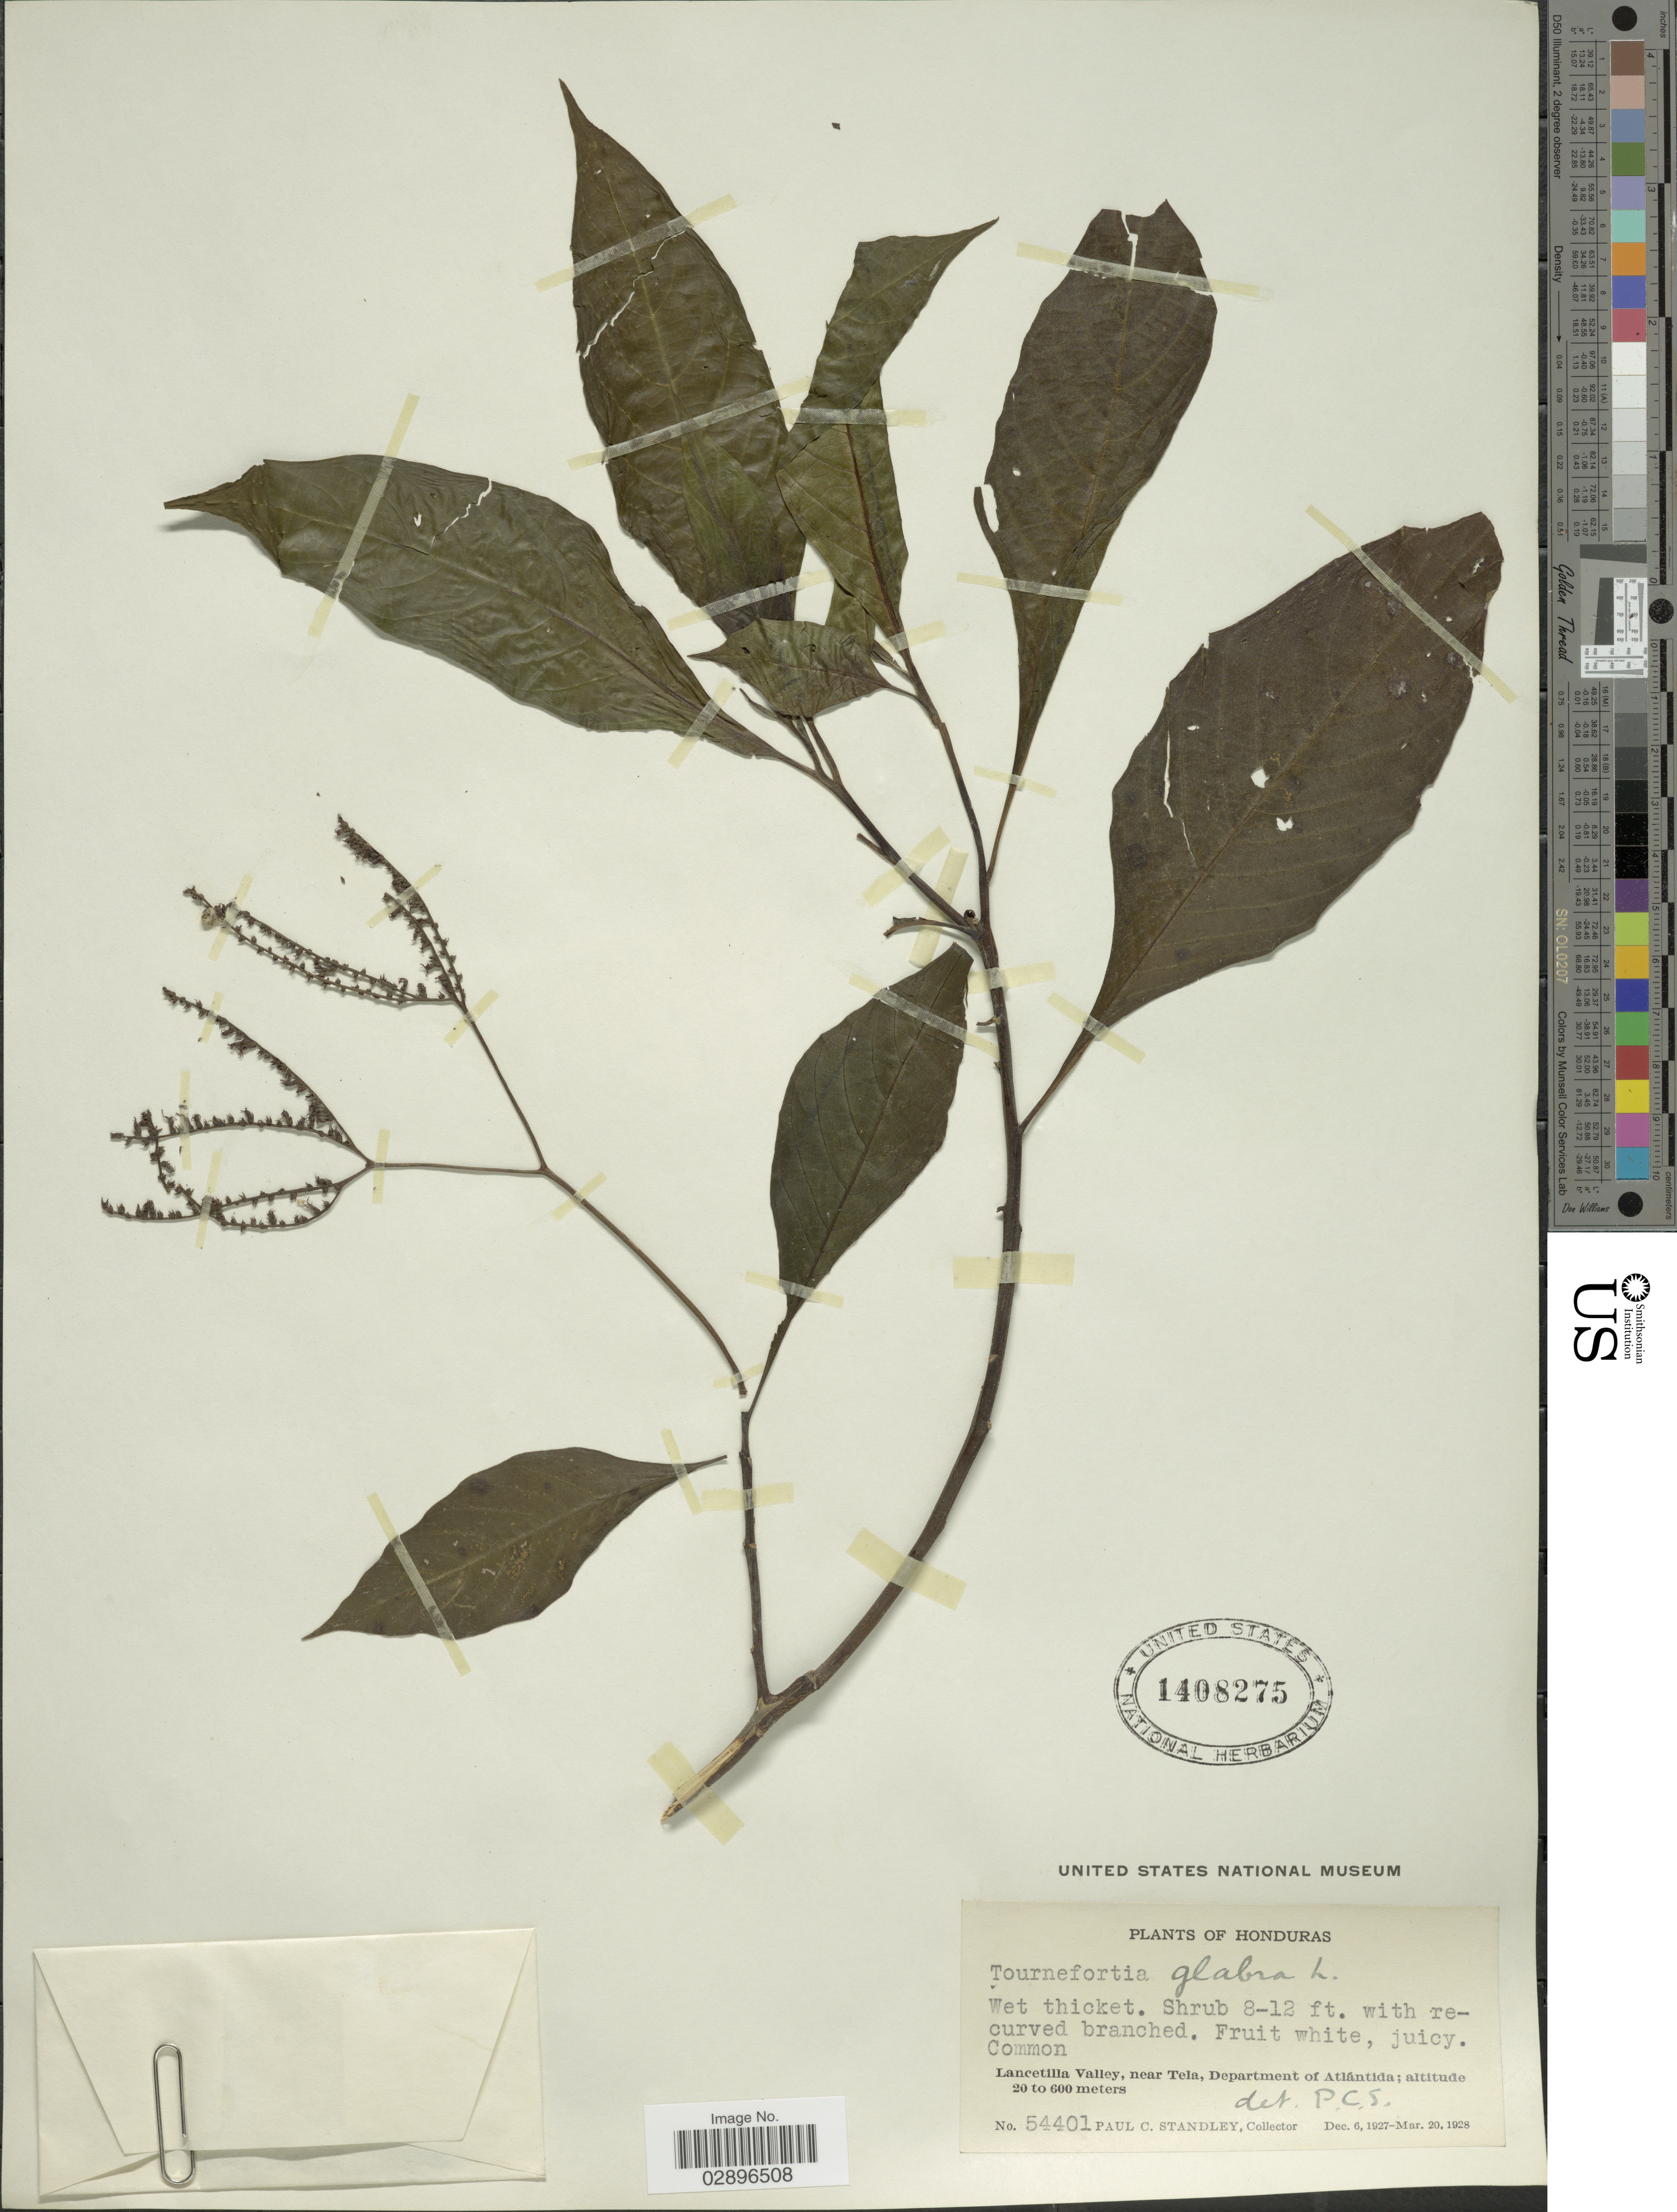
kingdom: Plantae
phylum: Tracheophyta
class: Magnoliopsida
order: Boraginales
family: Heliotropiaceae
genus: Tournefortia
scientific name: Tournefortia glabra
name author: L.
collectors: P. C. Standley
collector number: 54401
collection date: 1927-12-06/1928-03-20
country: Honduras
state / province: Atlántida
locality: Lancetilla Valley, near Tela, Department of Atlántida.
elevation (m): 20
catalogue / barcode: US 1408275